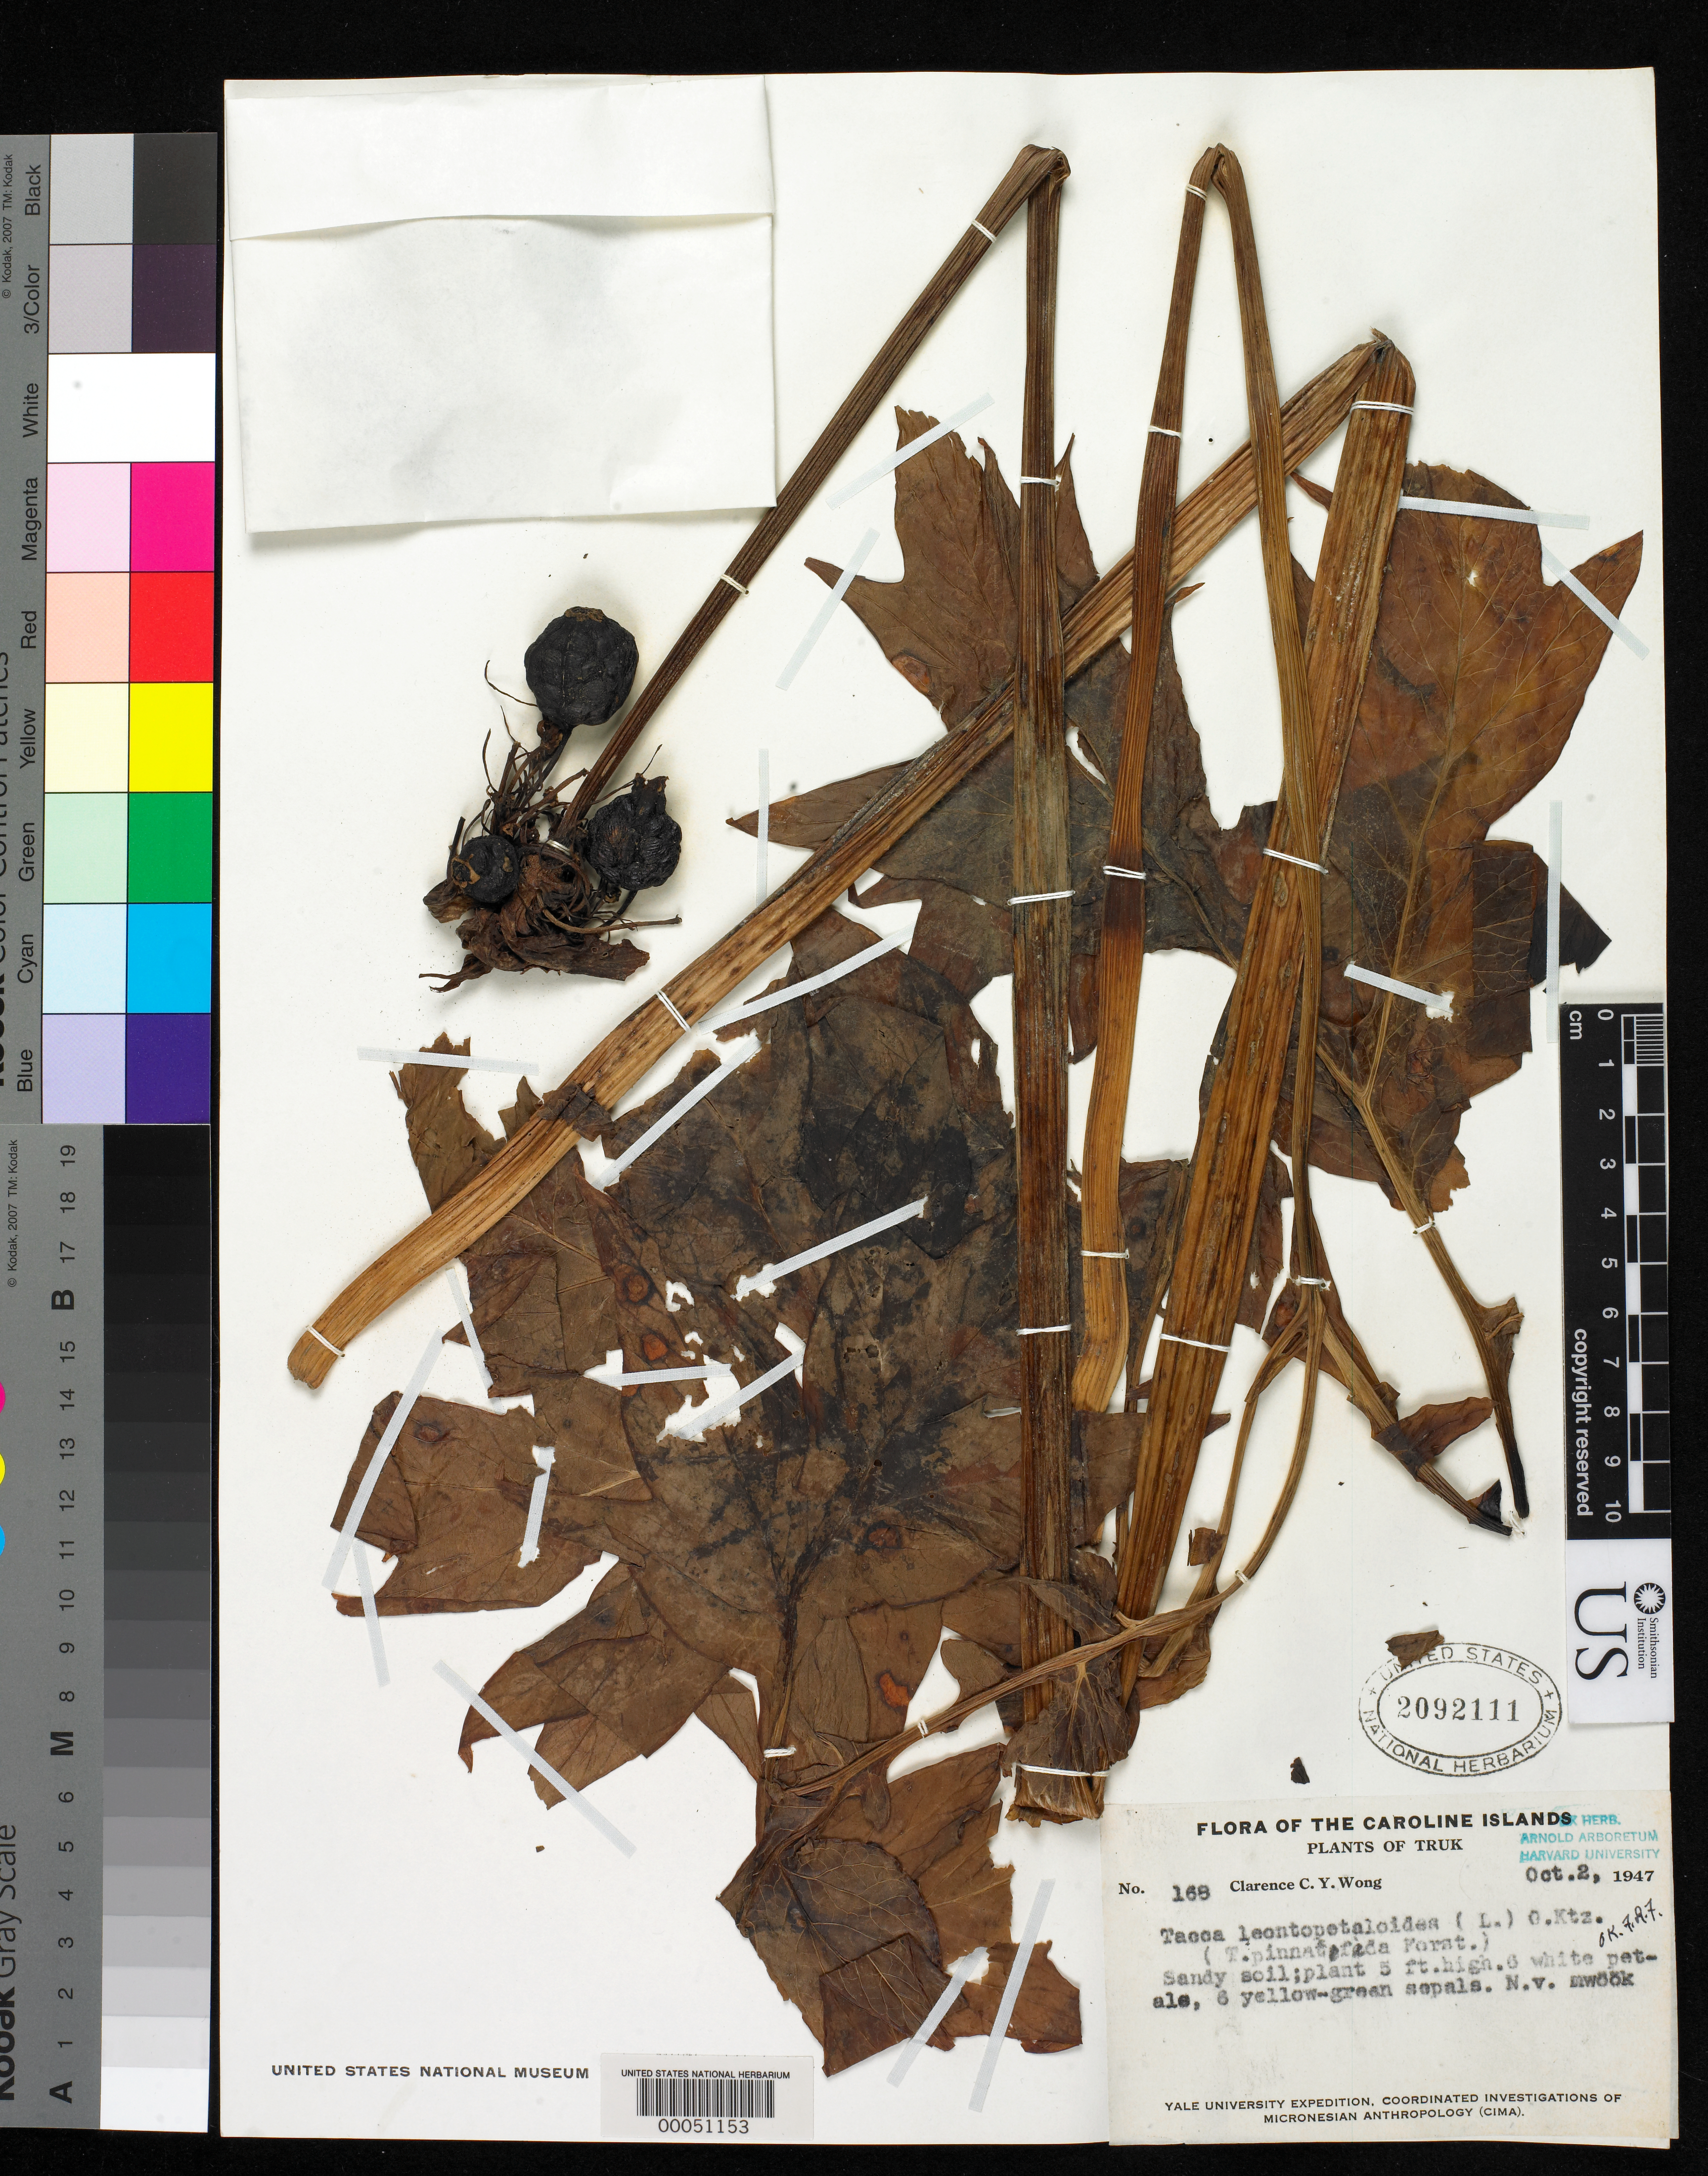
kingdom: Plantae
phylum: Tracheophyta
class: Liliopsida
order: Dioscoreales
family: Dioscoreaceae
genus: Tacca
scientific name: Tacca leontopetaloides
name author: (L.) Kuntze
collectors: C. Wong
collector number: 168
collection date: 1947-10-02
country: Micronesia, Federated States of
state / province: Truk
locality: Plants of Truk, Caroline Islands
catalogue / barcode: US 2092111